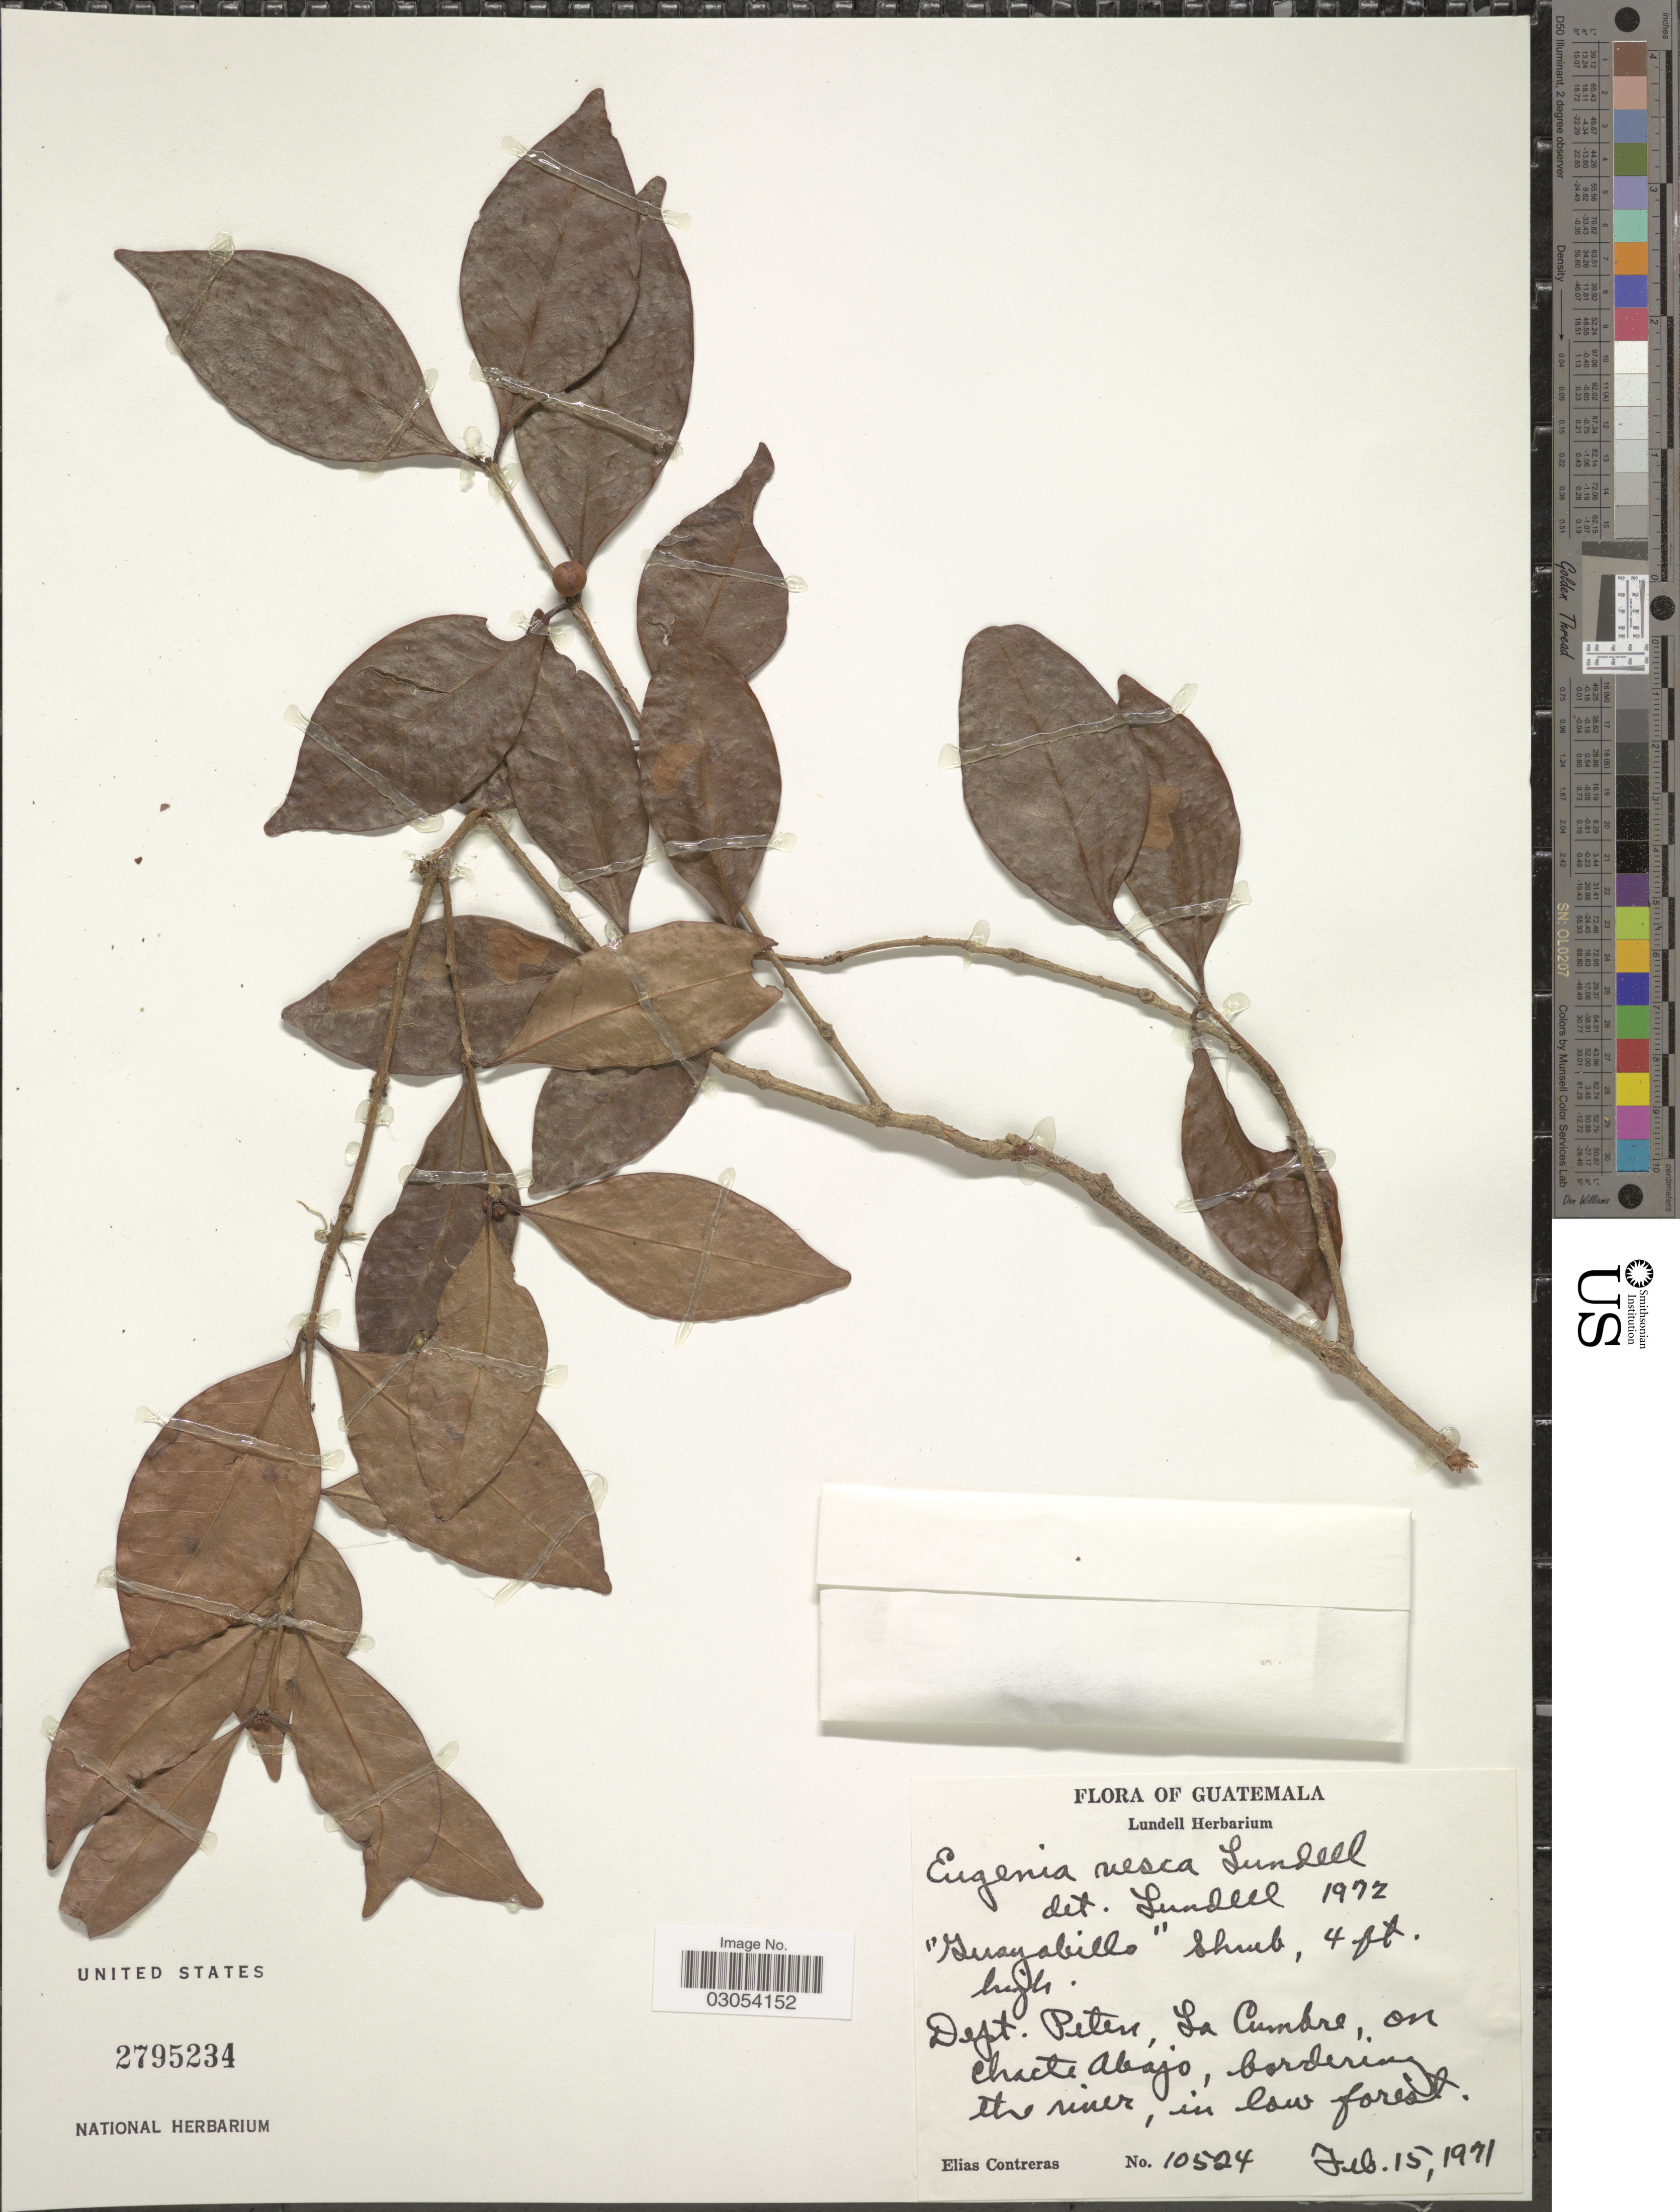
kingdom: Plantae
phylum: Tracheophyta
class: Magnoliopsida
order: Myrtales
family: Myrtaceae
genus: Eugenia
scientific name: Eugenia vesca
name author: Lundell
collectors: E. Contreras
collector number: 10524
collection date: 1971-02-15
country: Guatemala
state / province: El Petén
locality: Dept. Peten, La Cumbre, on Chacte Abajo, bordering the river.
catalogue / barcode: US 2795234